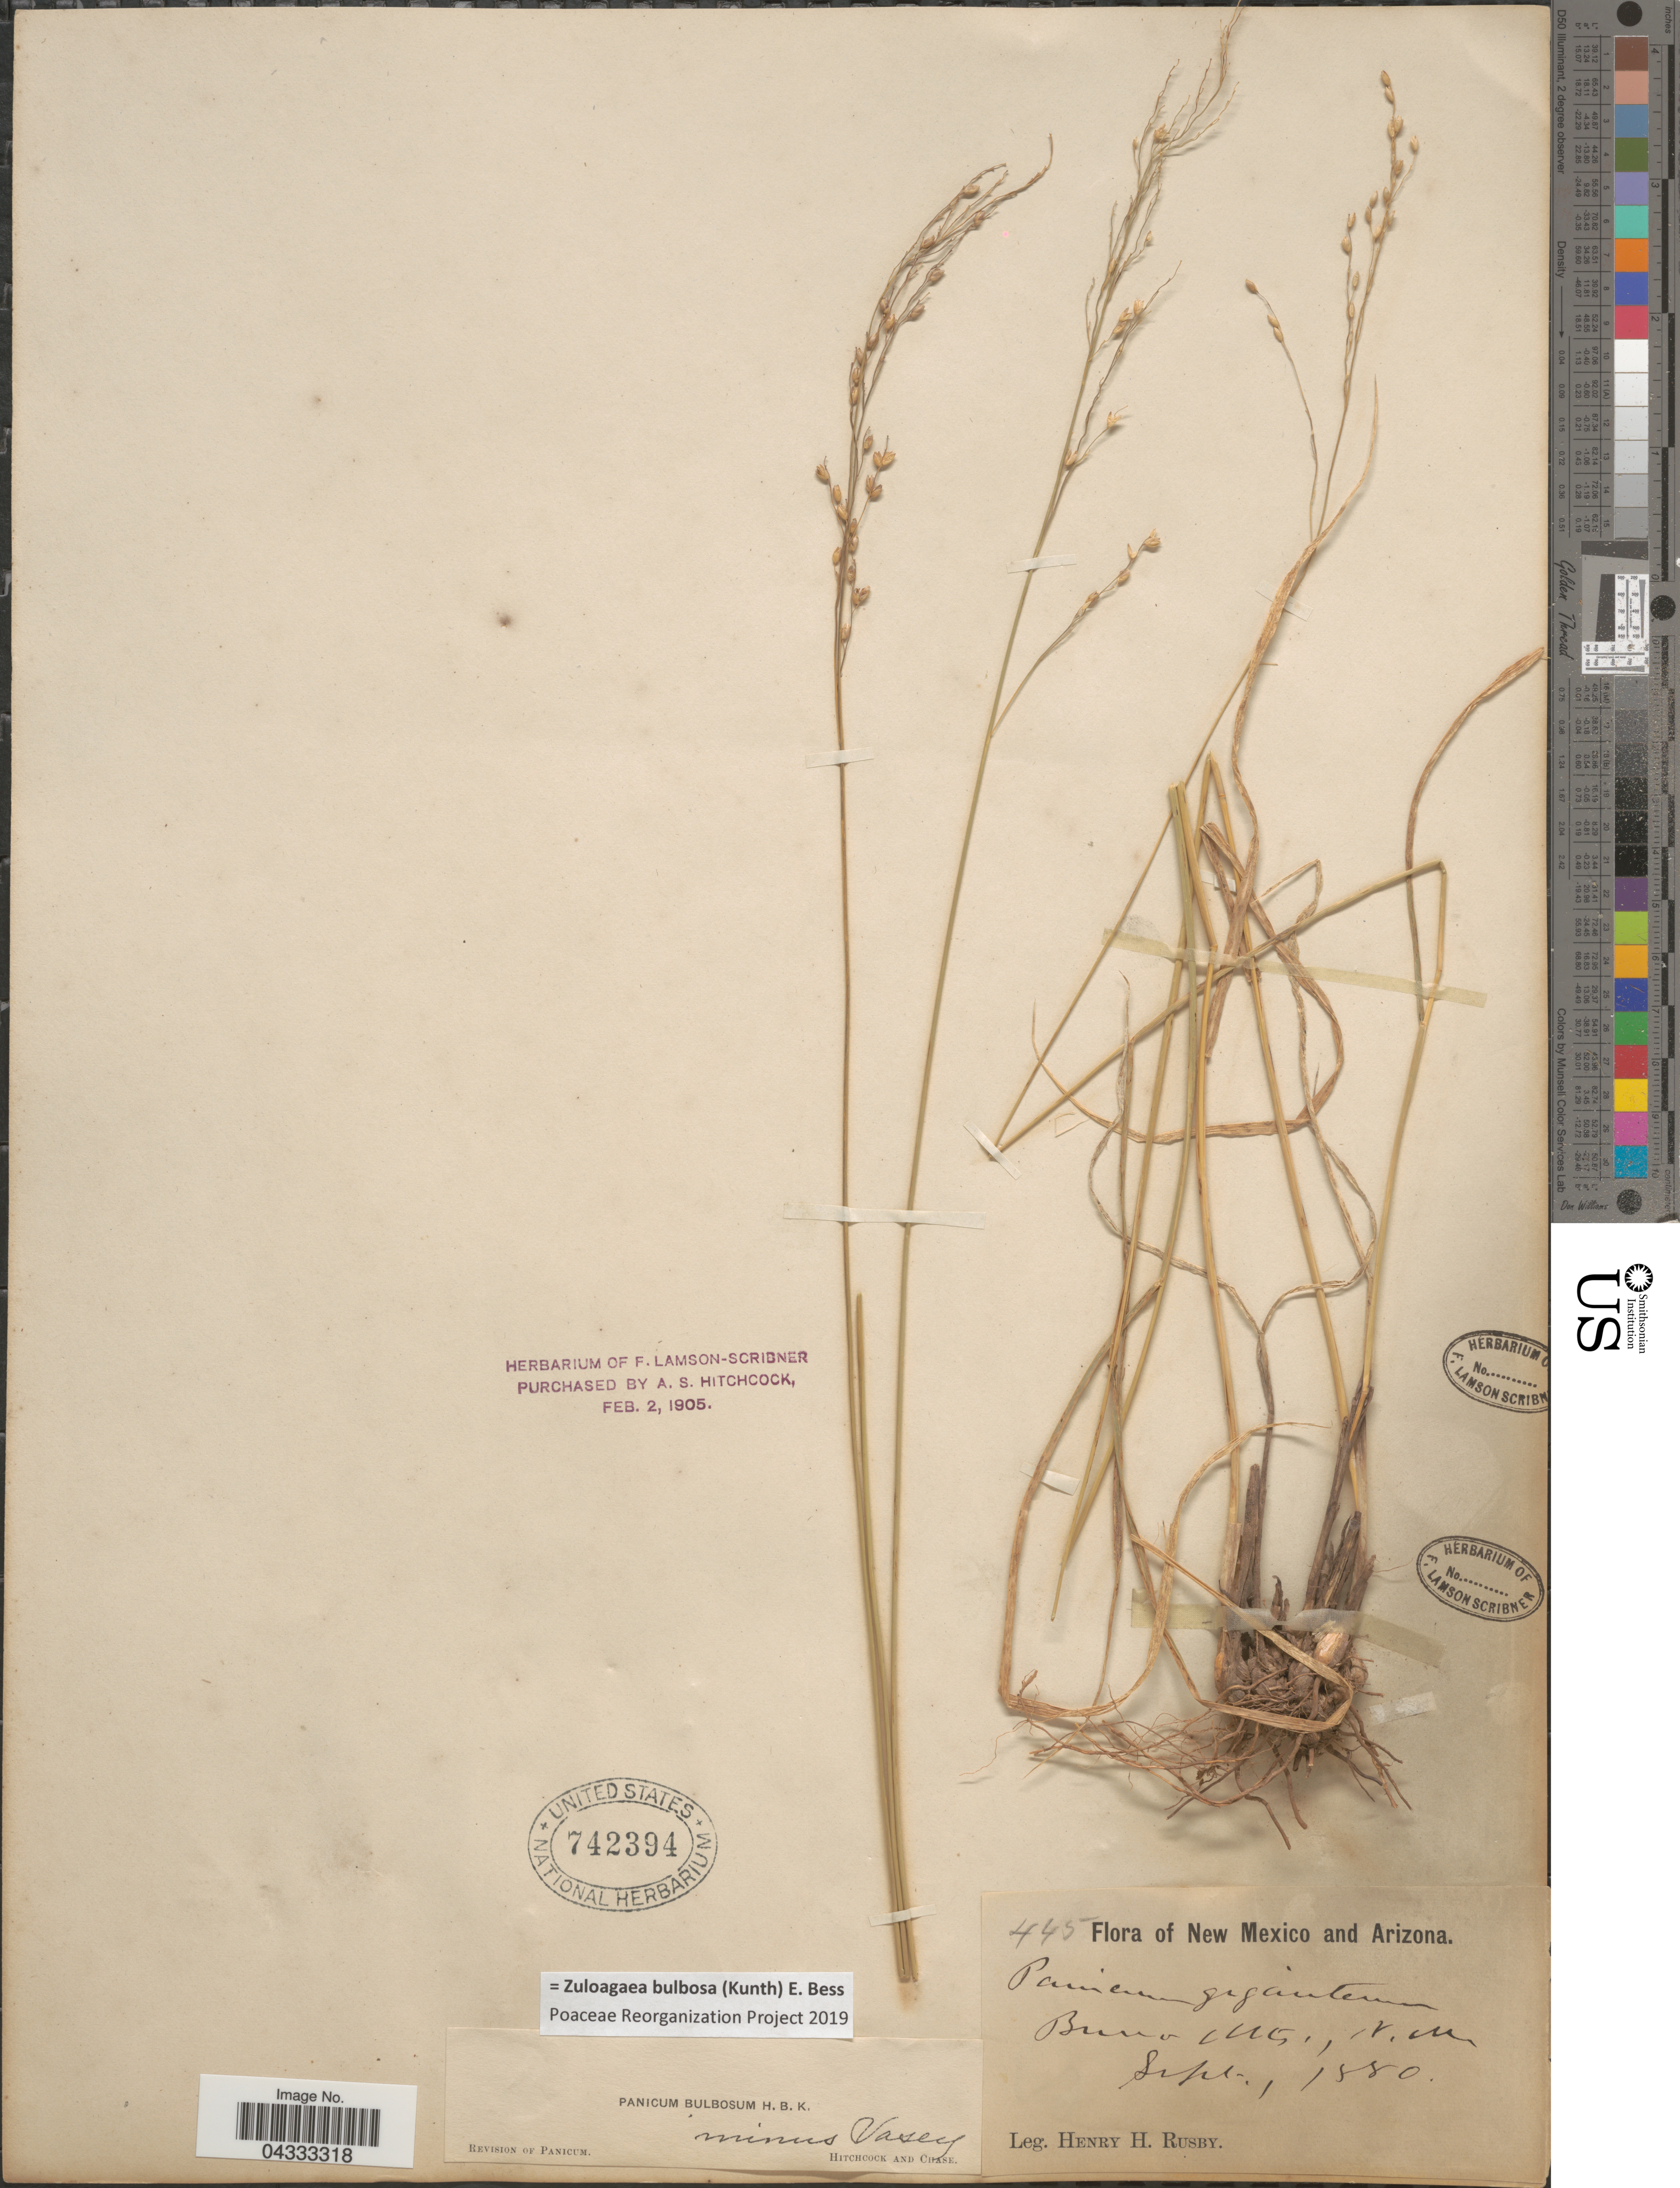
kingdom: Plantae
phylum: Tracheophyta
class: Liliopsida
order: Poales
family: Poaceae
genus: Zuloagaea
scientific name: Zuloagaea bulbosa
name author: (Kunth) E. Bess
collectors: H. H. Rusby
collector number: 445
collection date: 1880-09-01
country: United States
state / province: New Mexico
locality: Burro Mts.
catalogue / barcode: US 742394